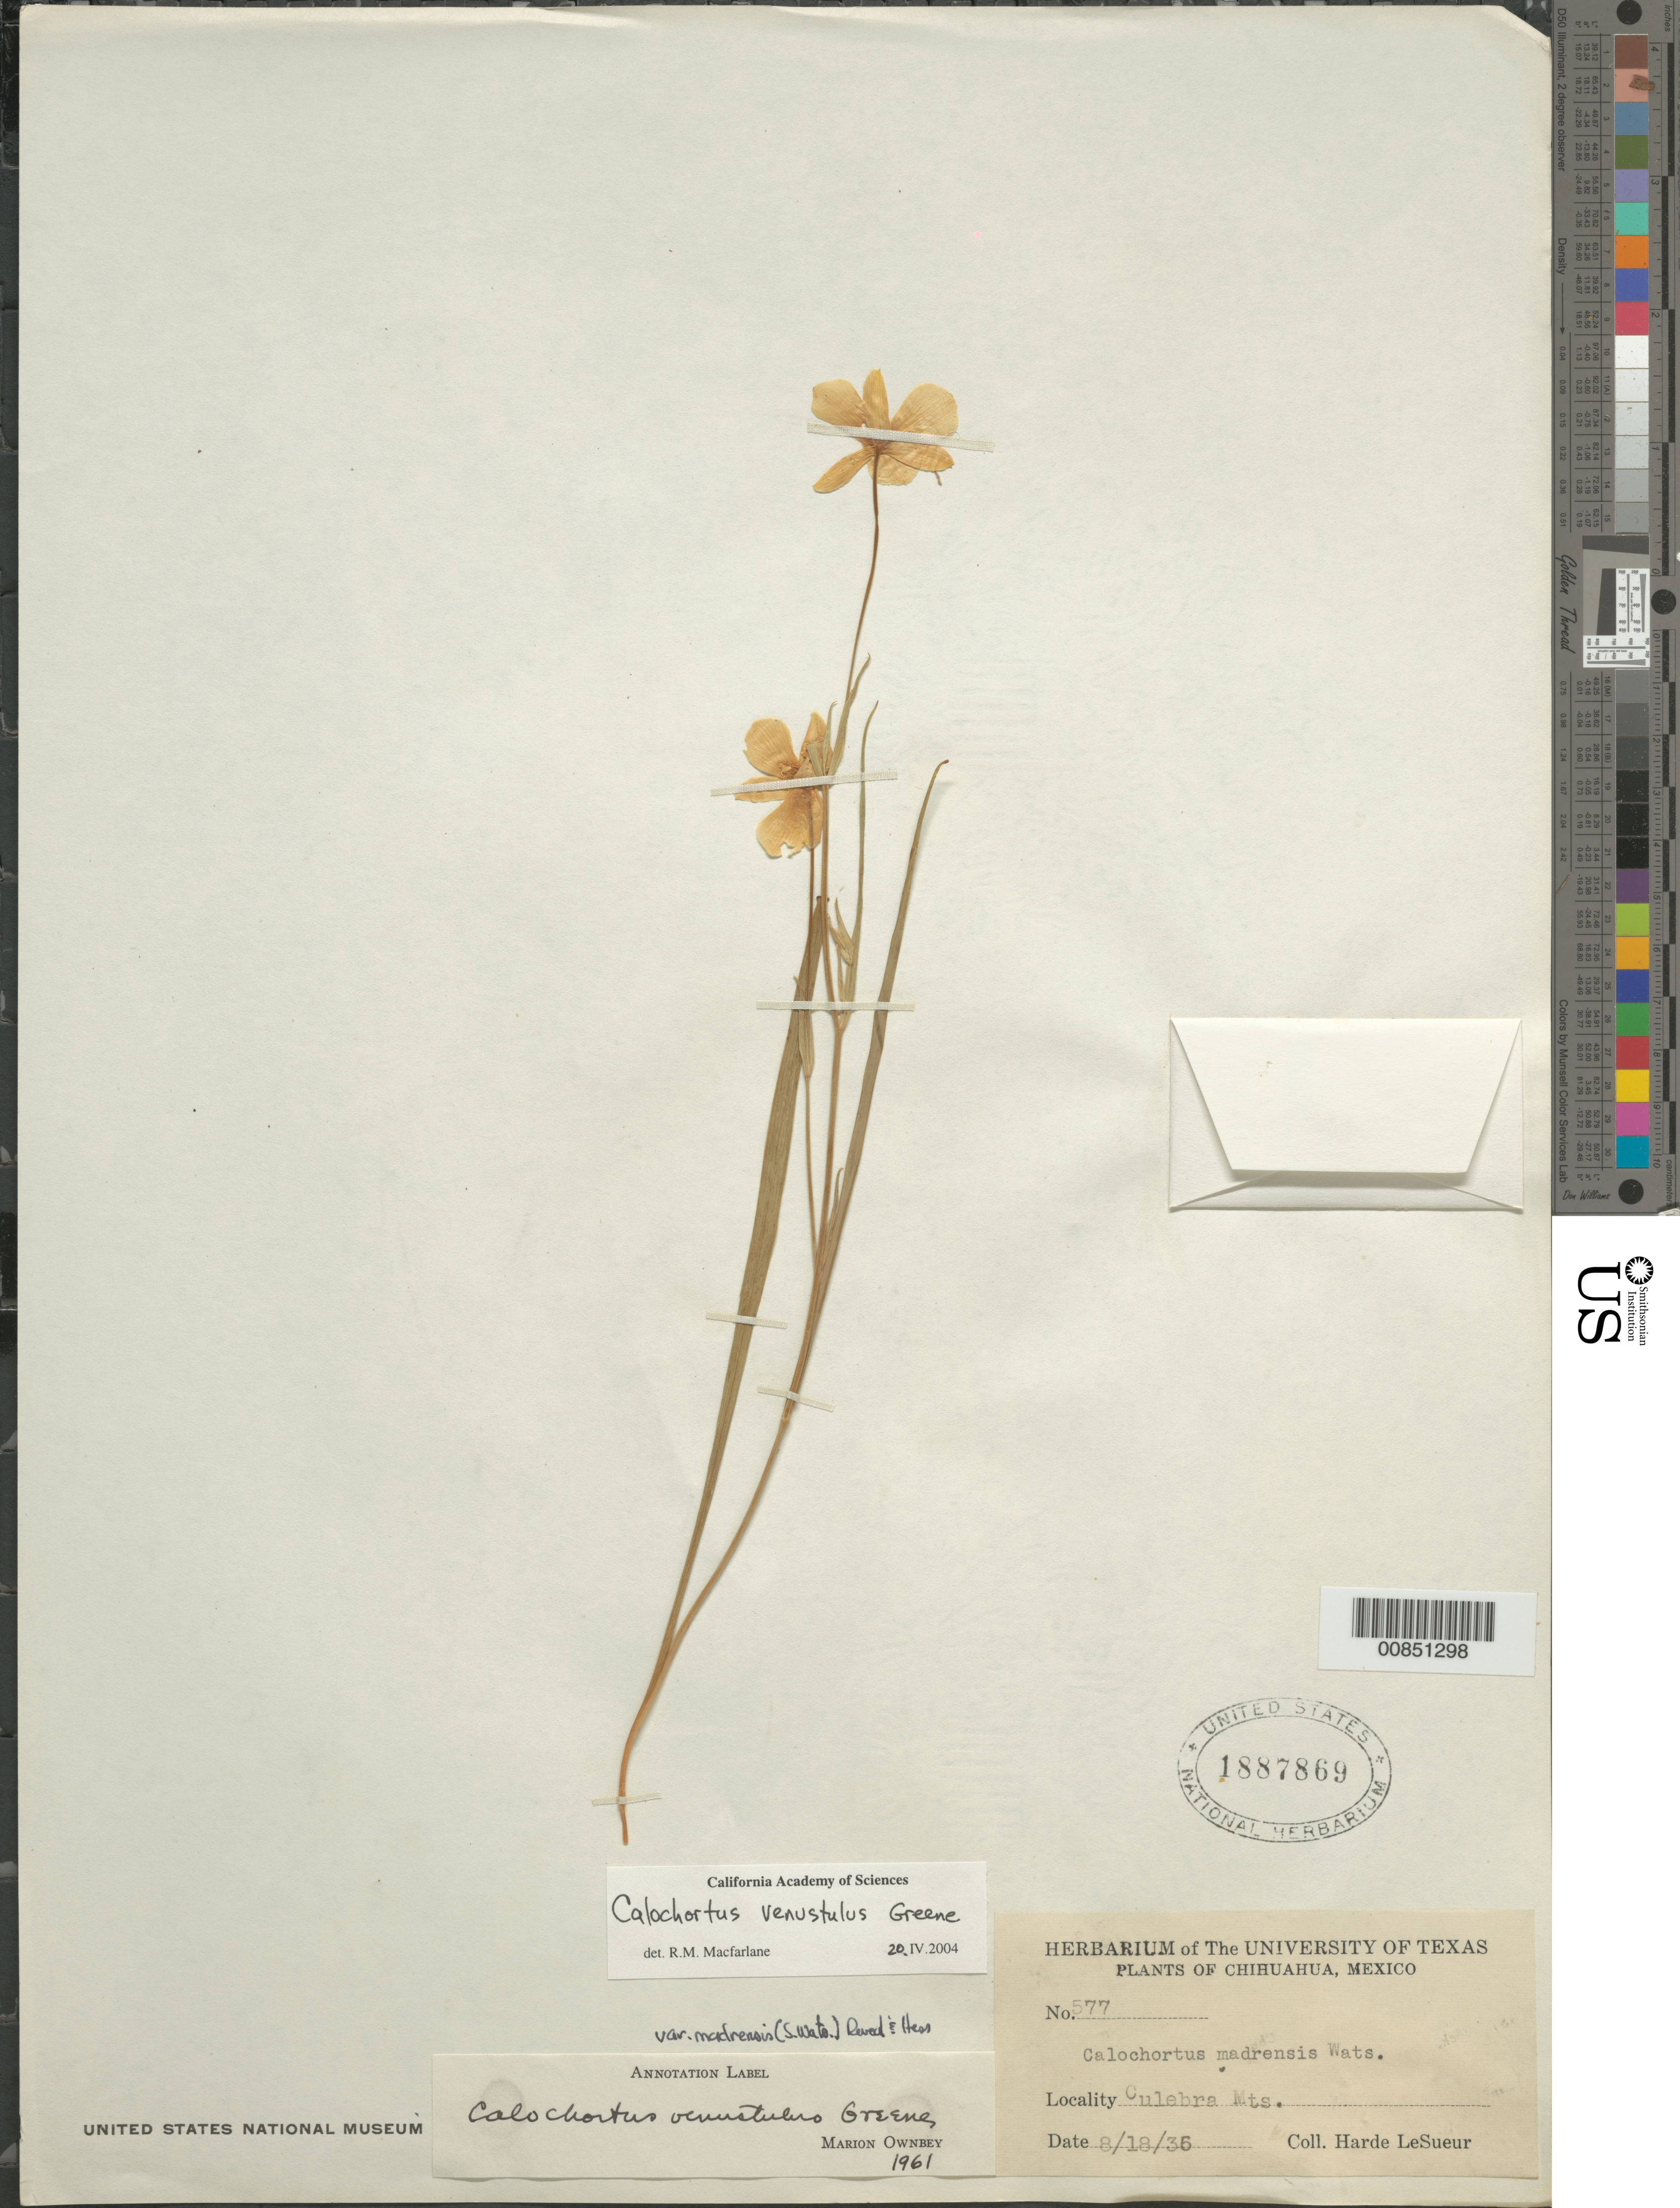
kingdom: Plantae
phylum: Tracheophyta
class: Liliopsida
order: Liliales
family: Liliaceae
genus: Calochortus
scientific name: Calochortus venustulus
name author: Greene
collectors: D. H. LeSueur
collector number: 577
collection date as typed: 18 Aug 1936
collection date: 1936-08-18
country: Mexico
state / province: Chihuahua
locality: Culebra Mts., Chihuahua.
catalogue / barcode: US 1887869